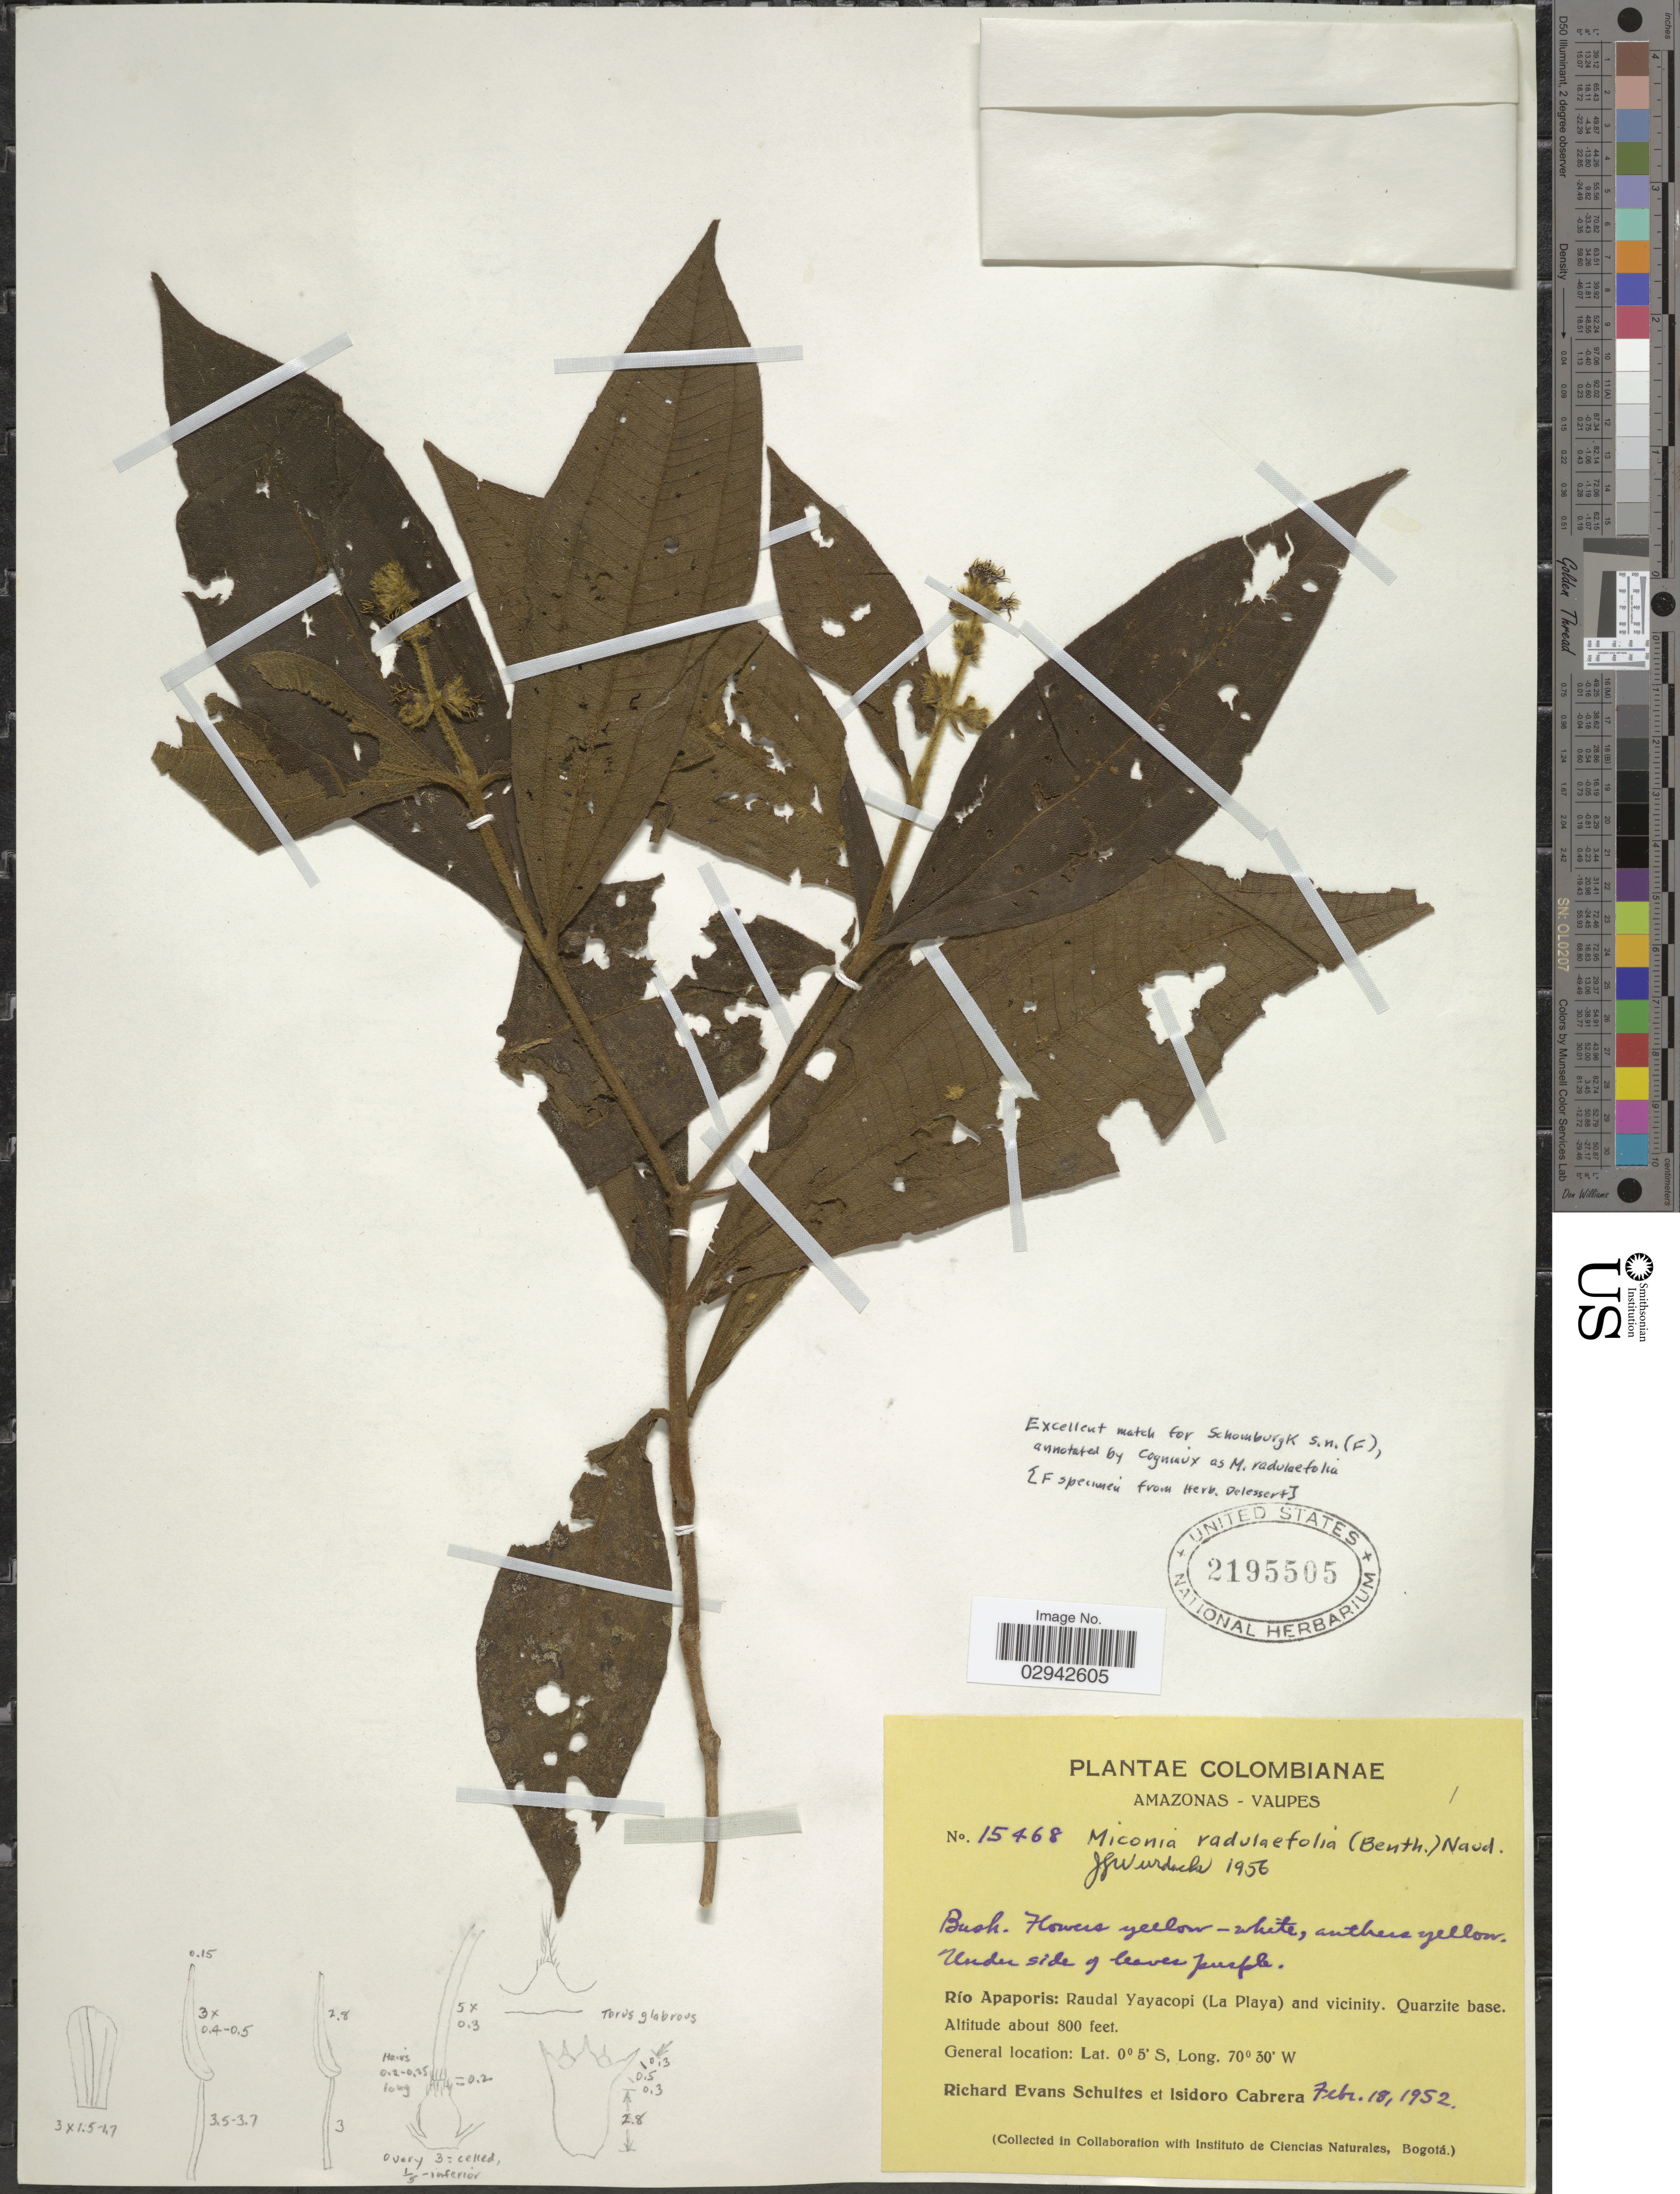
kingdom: Plantae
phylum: Tracheophyta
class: Magnoliopsida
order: Myrtales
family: Melastomataceae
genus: Miconia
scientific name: Miconia radulifolia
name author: (Benth.) Naudin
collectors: R. E. Schultes & I. Cabrera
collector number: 15468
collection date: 1952-02-18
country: Colombia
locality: Amazonas - Vaupes, Río Apaporis: Raudal Yayacopi (La Playa) and vicinity.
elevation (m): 244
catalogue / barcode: US 2195505